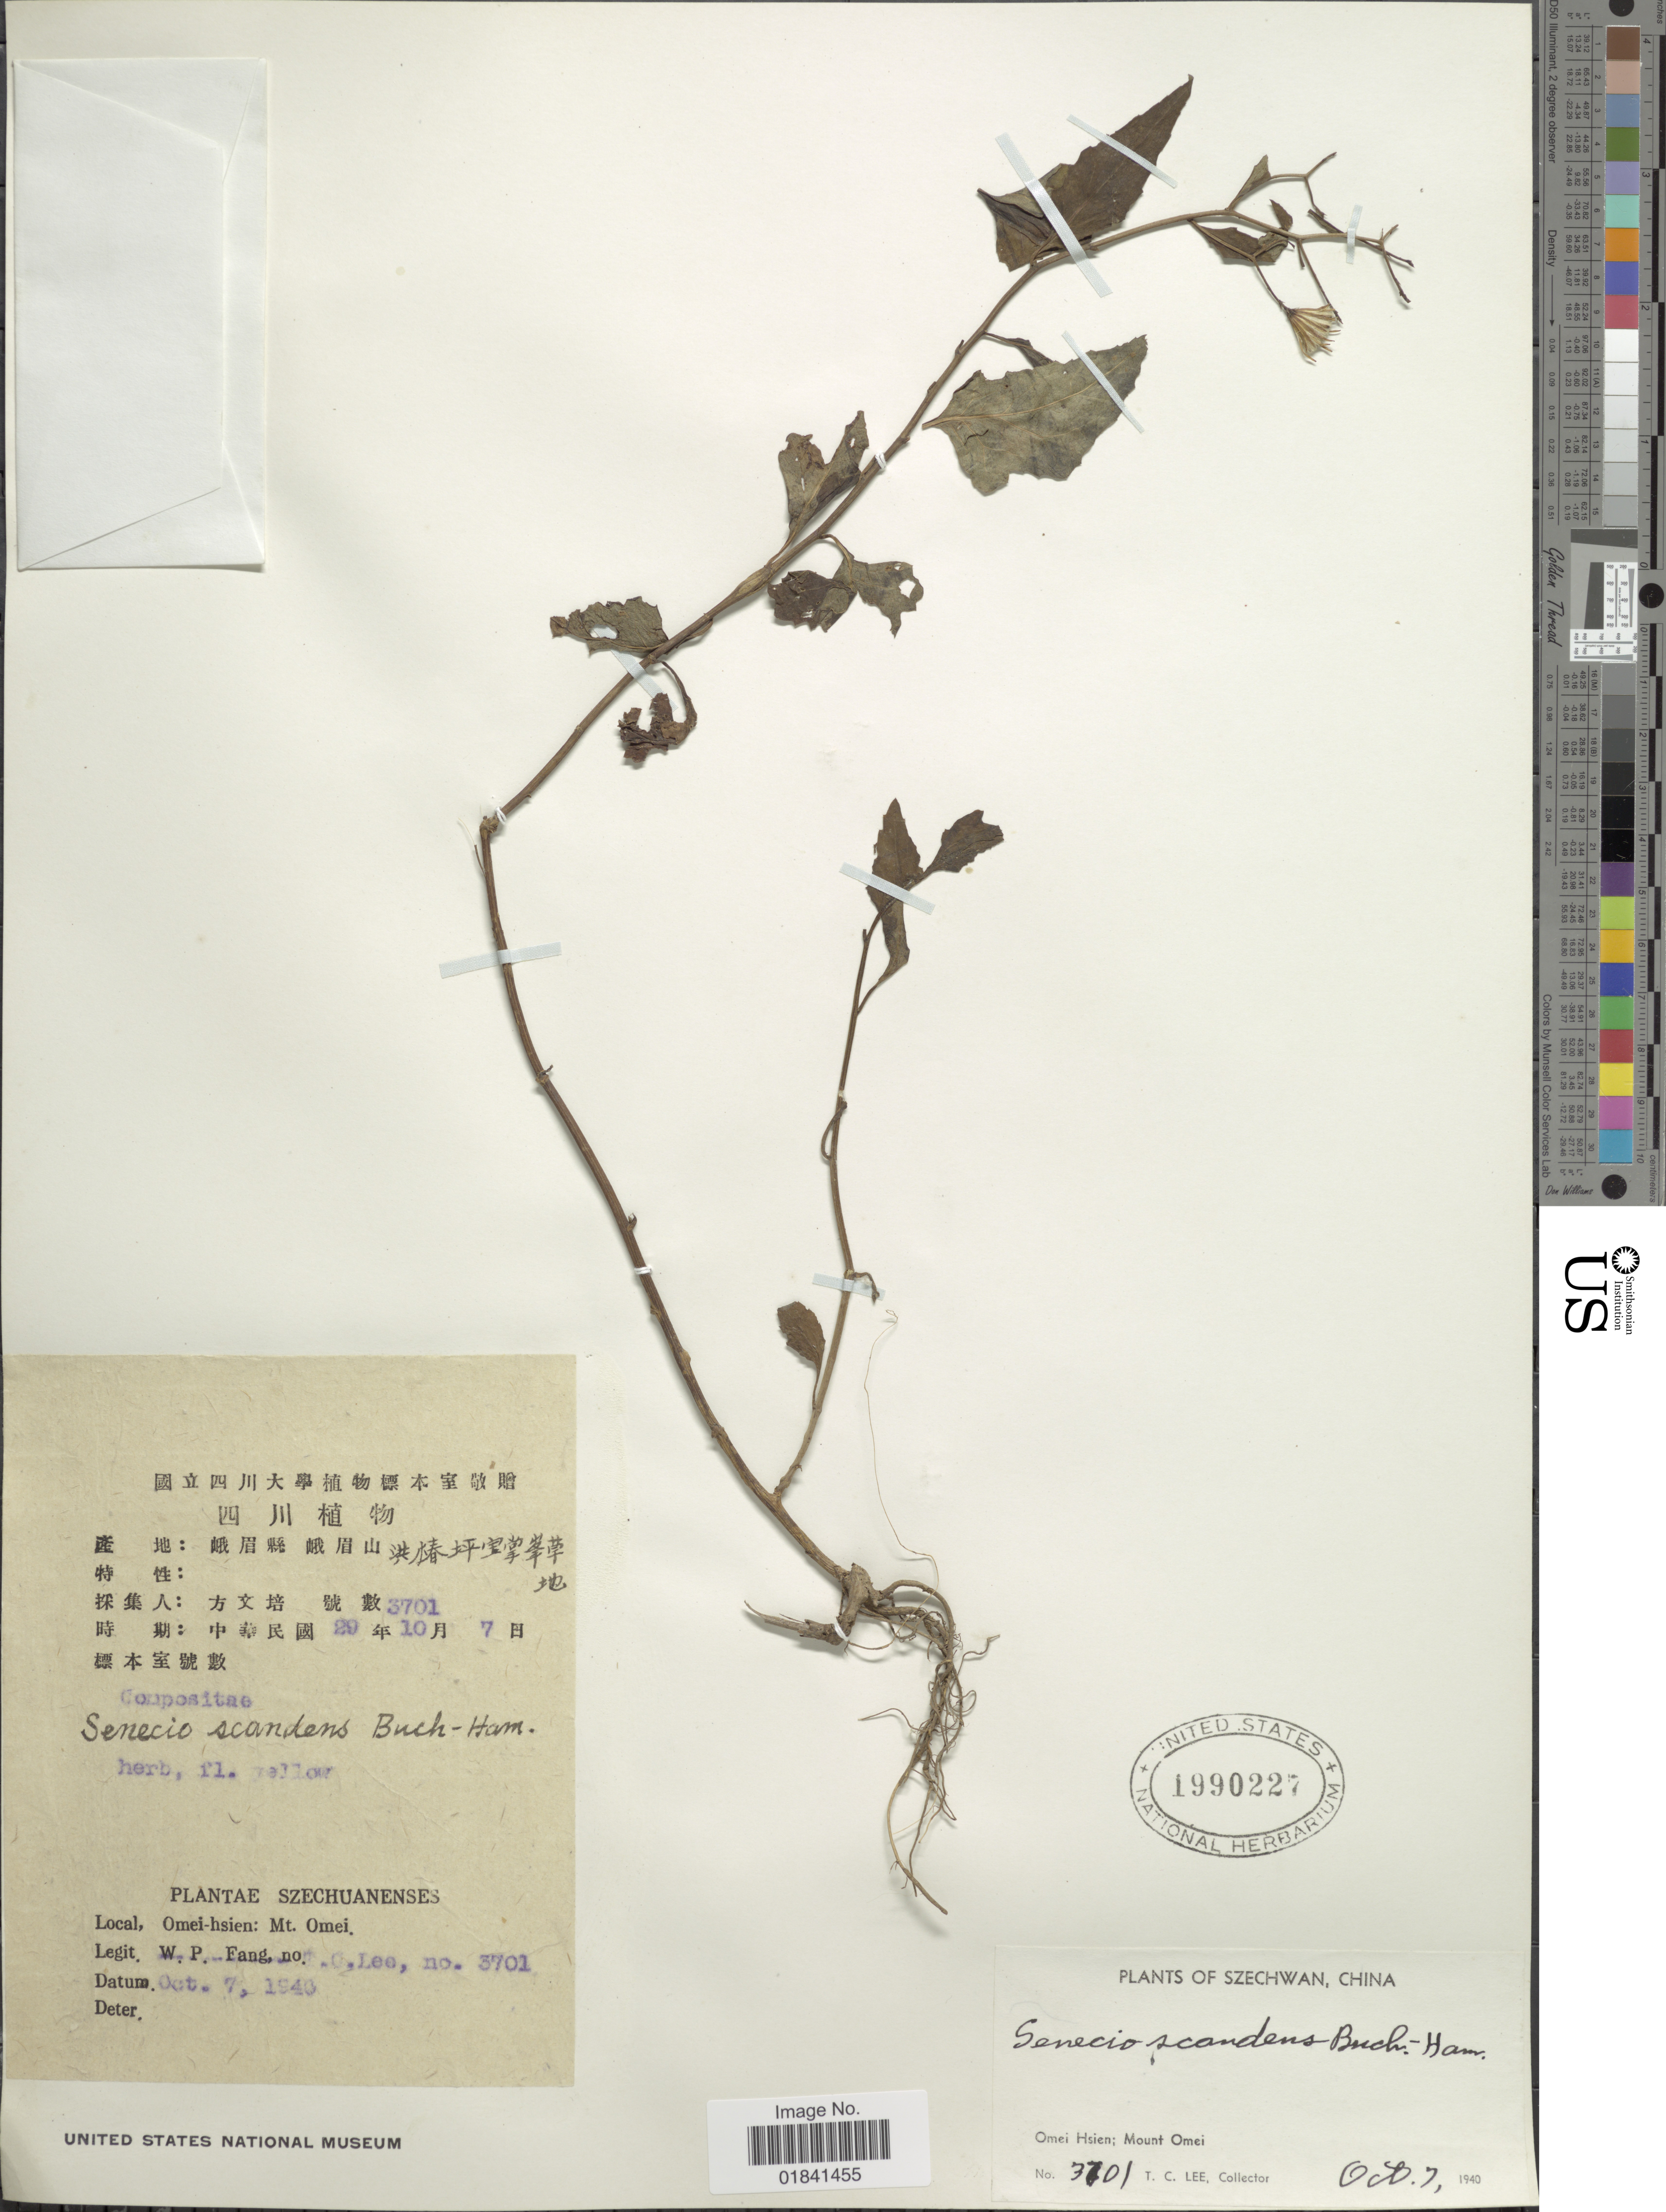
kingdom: Plantae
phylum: Tracheophyta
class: Magnoliopsida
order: Asterales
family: Asteraceae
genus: Senecio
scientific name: Senecio scandens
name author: Buch.-Ham. ex D. Don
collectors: T. Lee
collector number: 3101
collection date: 1940-10-07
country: China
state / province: Sichuan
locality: Szechwan,Omei-hsien: Mt. Omei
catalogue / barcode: US 1990227